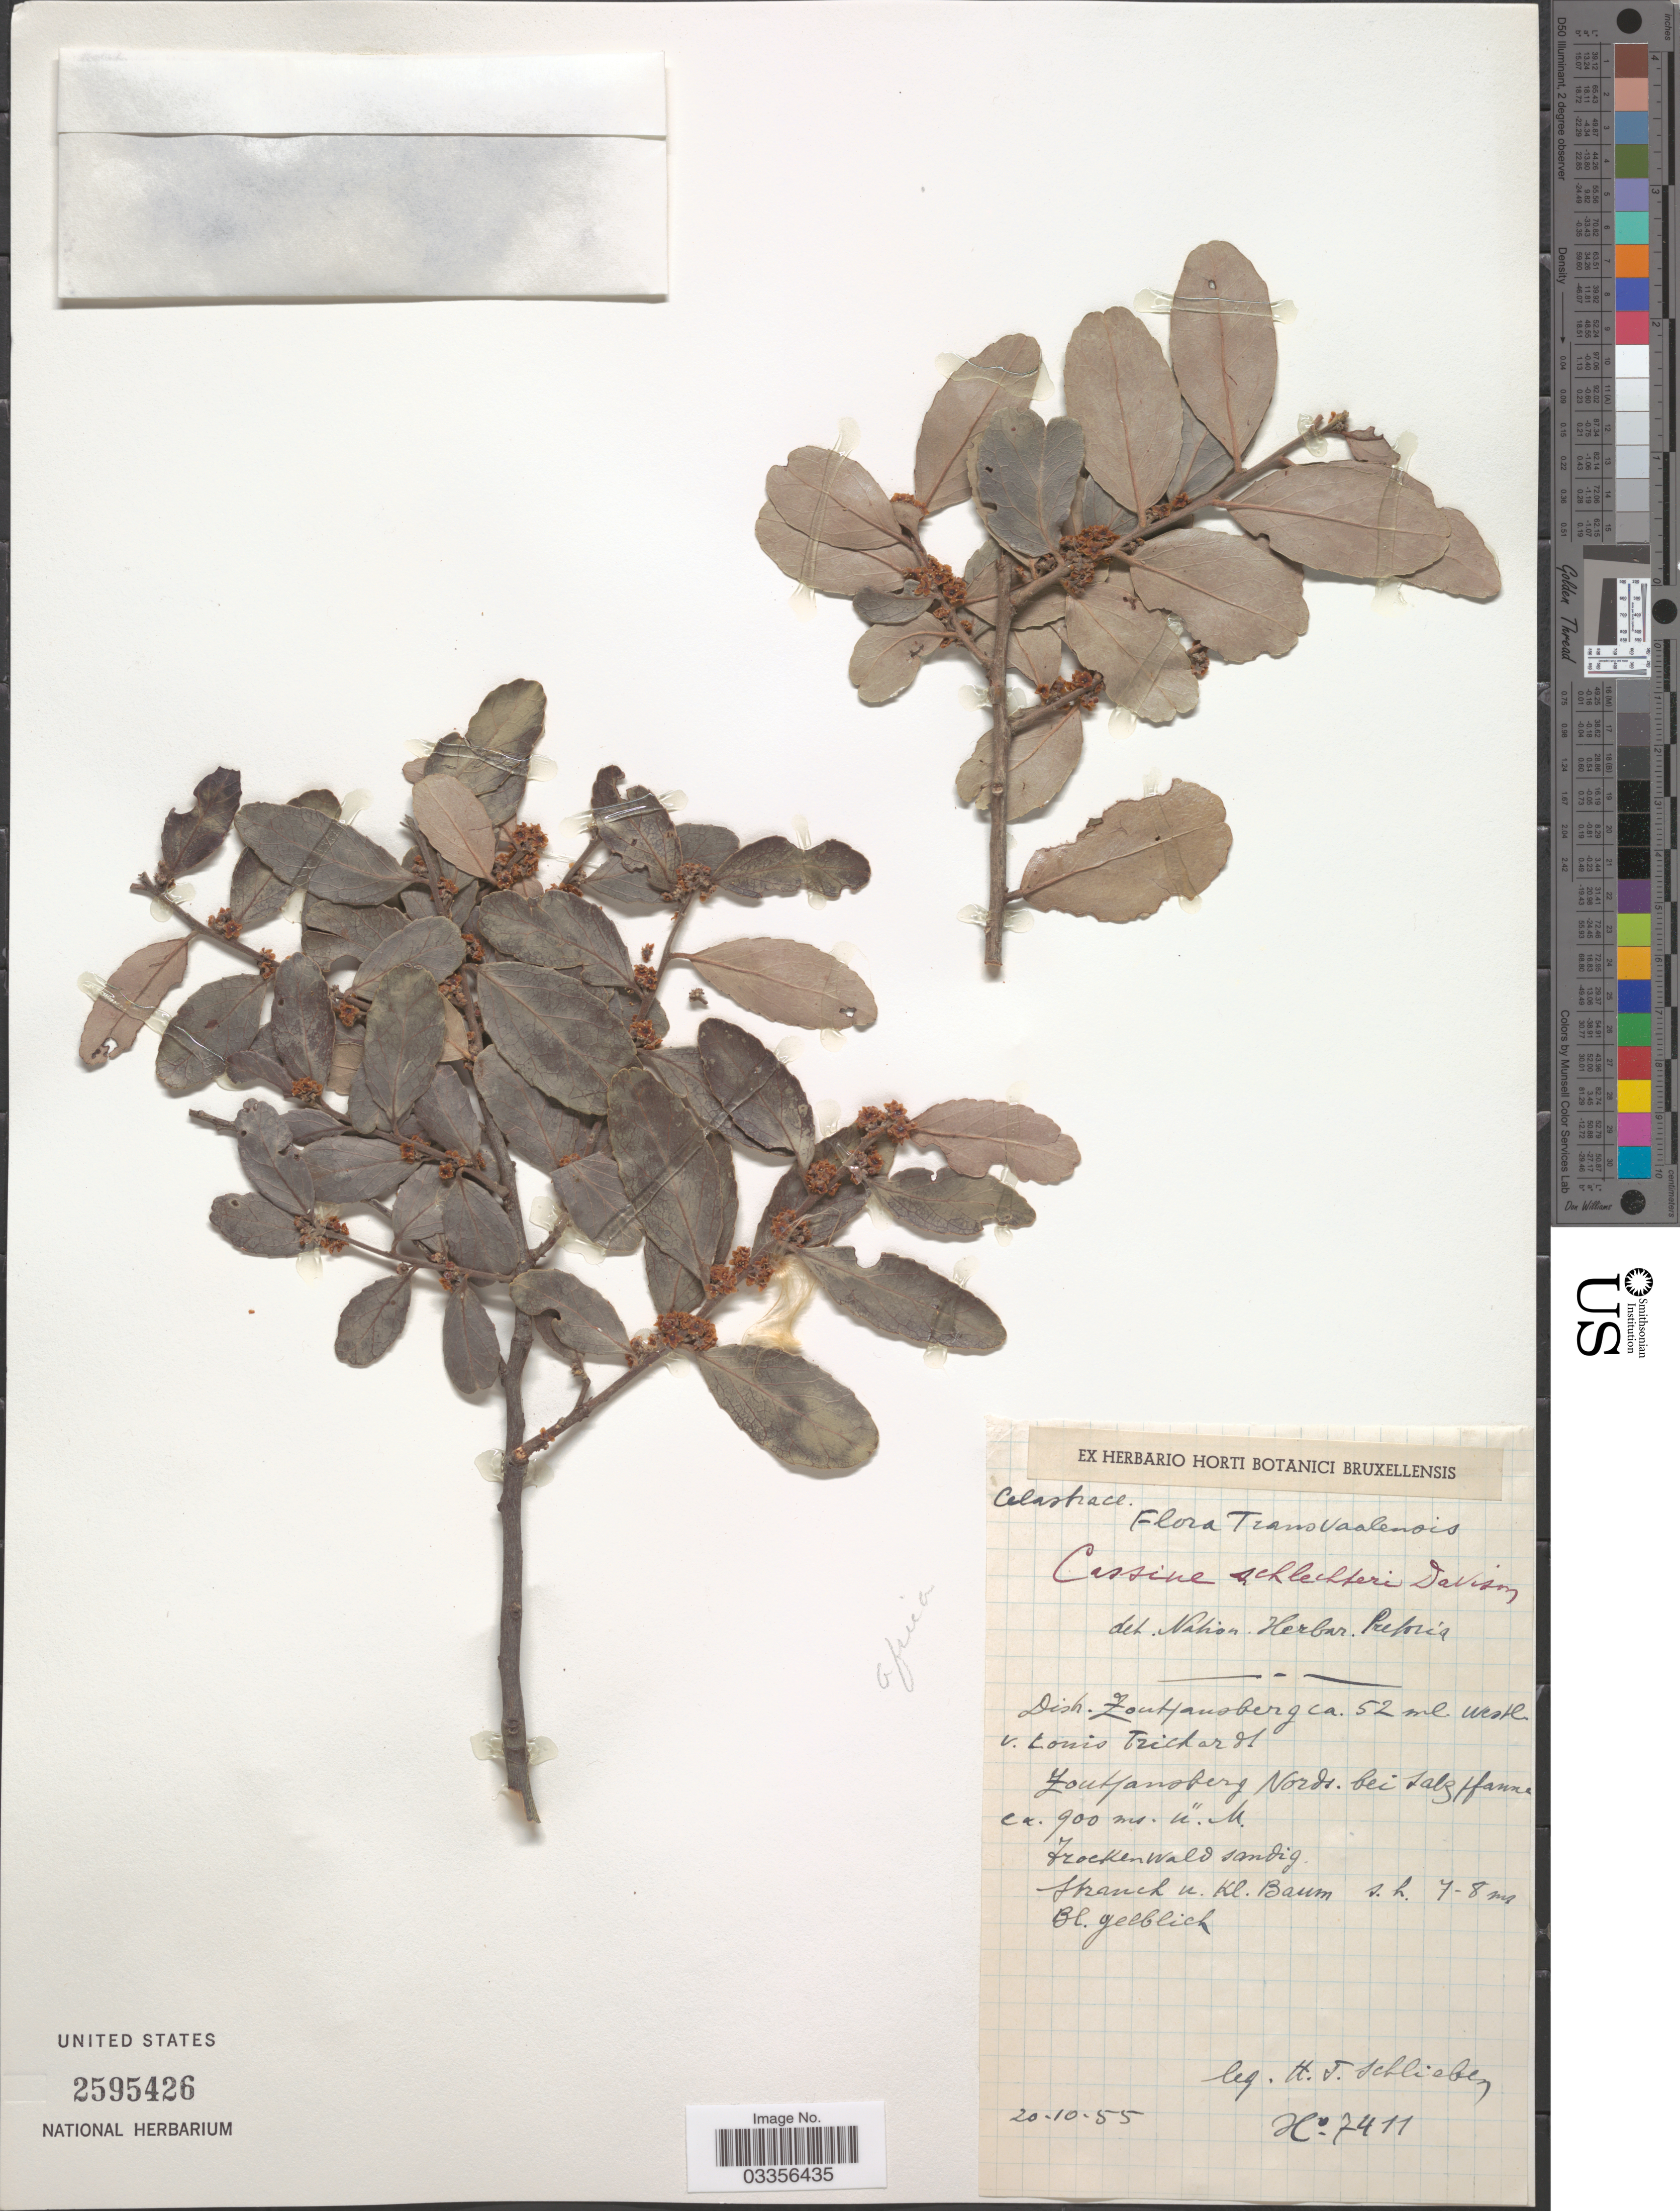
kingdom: Plantae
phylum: Tracheophyta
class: Magnoliopsida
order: Celastrales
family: Celastraceae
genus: Cassine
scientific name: Cassine schlechteri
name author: (Loes.) Davison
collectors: H. J. Schlieben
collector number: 7411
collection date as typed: Transcribed d/m/y: 20/10/55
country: South Africa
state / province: Limpopo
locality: Transvaalensis. Distr. Zoutpansberg ca. 542 ml. westl. v. Louis Trichardt. Zoutpansberg Nords. bei salzflanne.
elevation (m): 900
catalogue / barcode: US 2595426